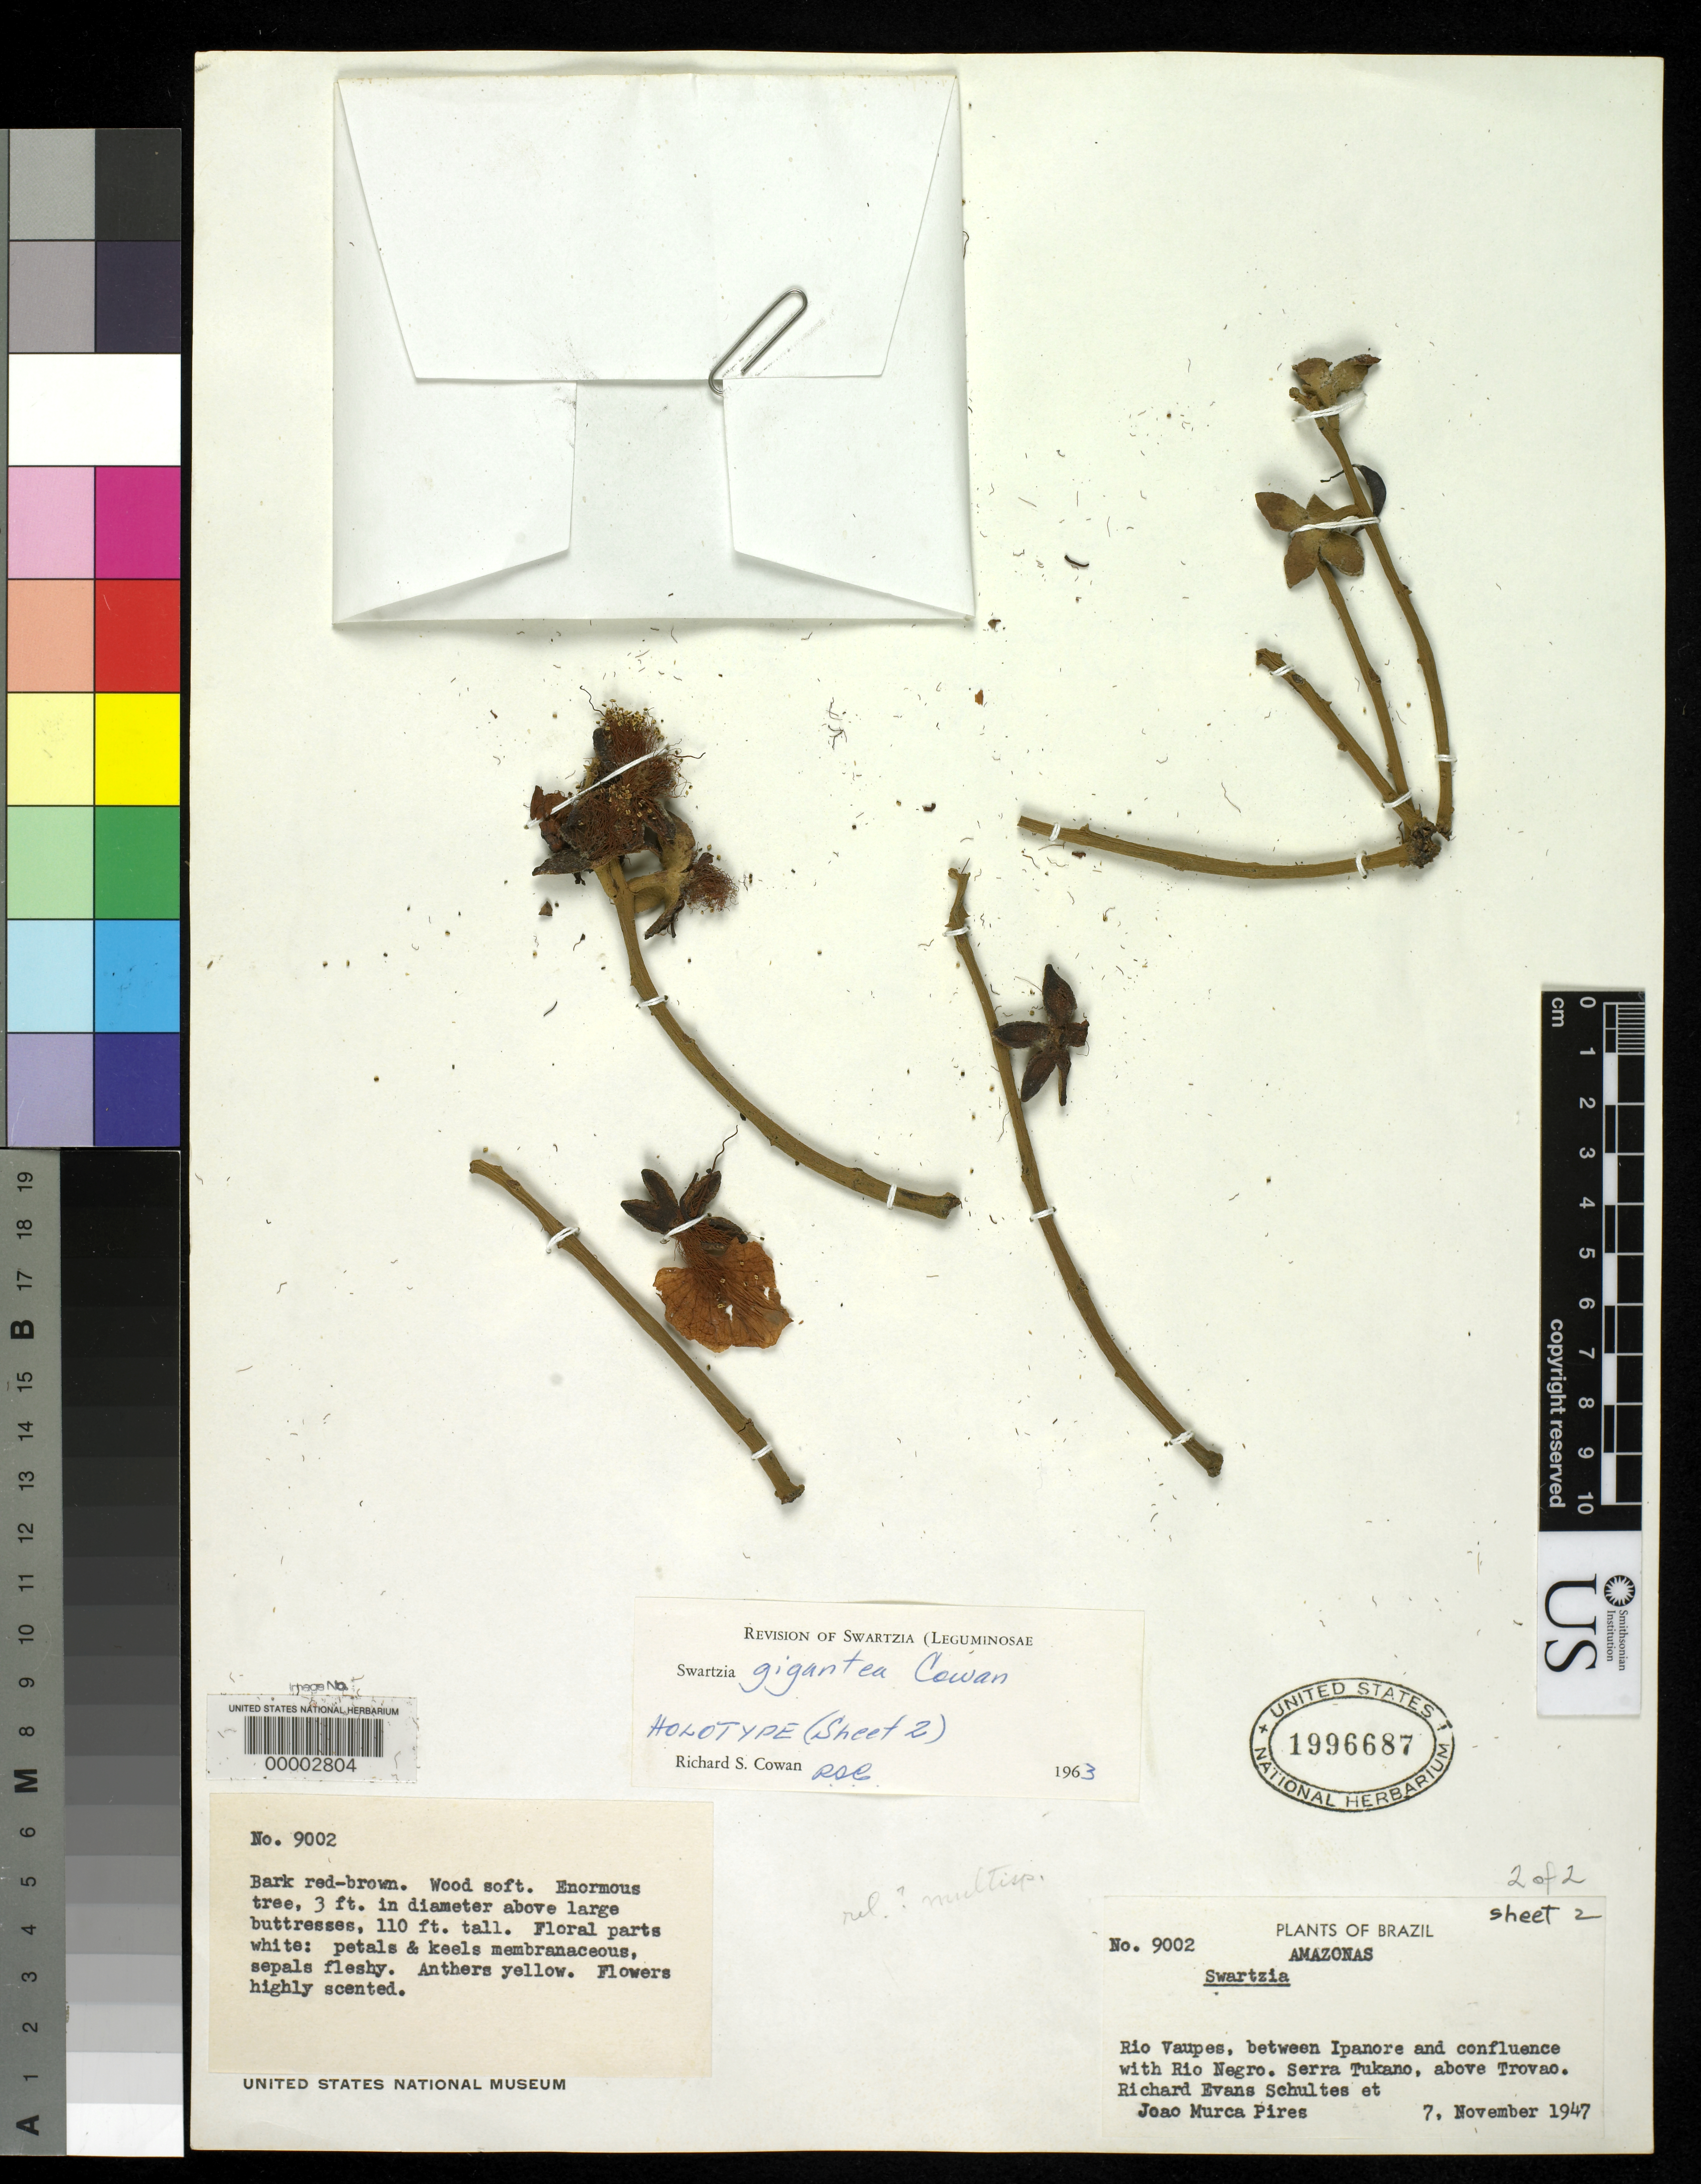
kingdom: Plantae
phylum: Tracheophyta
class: Magnoliopsida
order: Fabales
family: Fabaceae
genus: Swartzia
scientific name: Swartzia gigantea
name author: R.S. Cowan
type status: Holotype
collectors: R. E. Schultes & J. M. Pires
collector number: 9002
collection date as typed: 07 Nov 1947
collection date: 1947-11-07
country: Brazil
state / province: Amazonas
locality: Rio Vaupes between Ipanore and Rio Negro.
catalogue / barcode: US 1996687